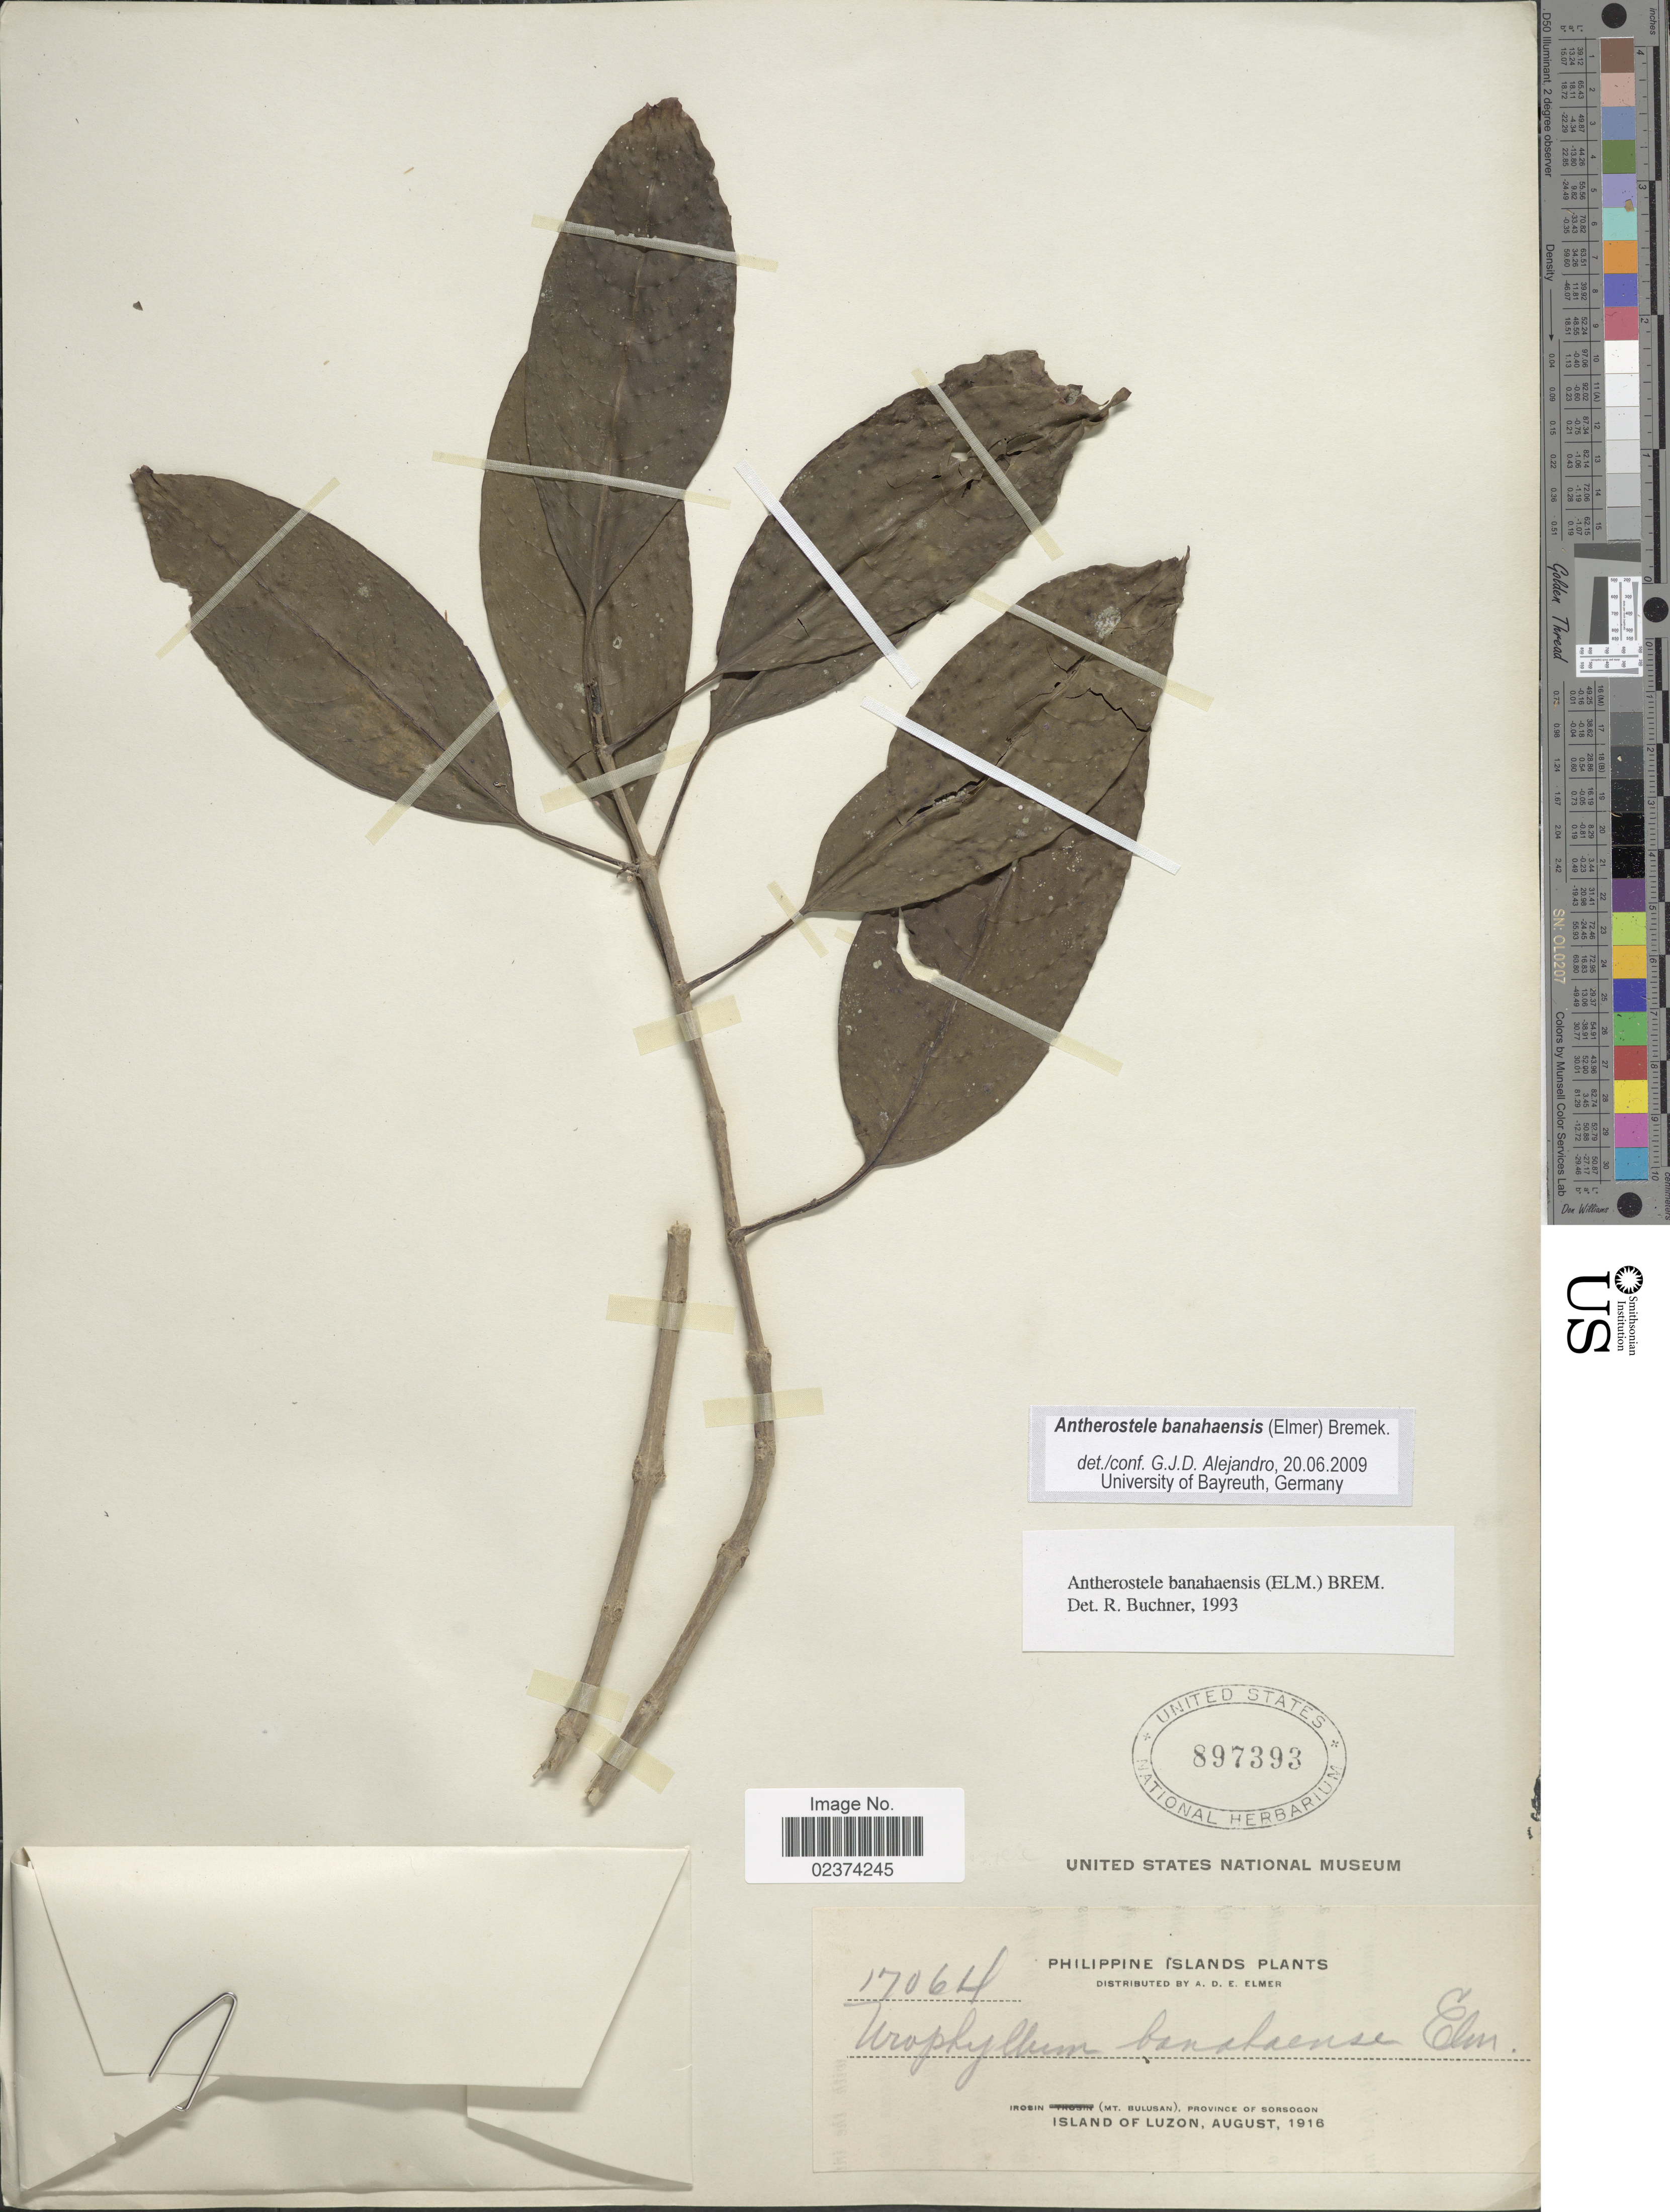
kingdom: Plantae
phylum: Tracheophyta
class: Magnoliopsida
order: Gentianales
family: Rubiaceae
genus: Antherostele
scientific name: Antherostele banahaensis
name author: (Elmer) Bremek.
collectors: A. D. E. Elmer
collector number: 17064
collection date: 1916-08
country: Philippines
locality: Philippine Islands. Irosin (Mt. Bulusan), Province of Sorsogon. Island of Luzon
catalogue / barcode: US 897393